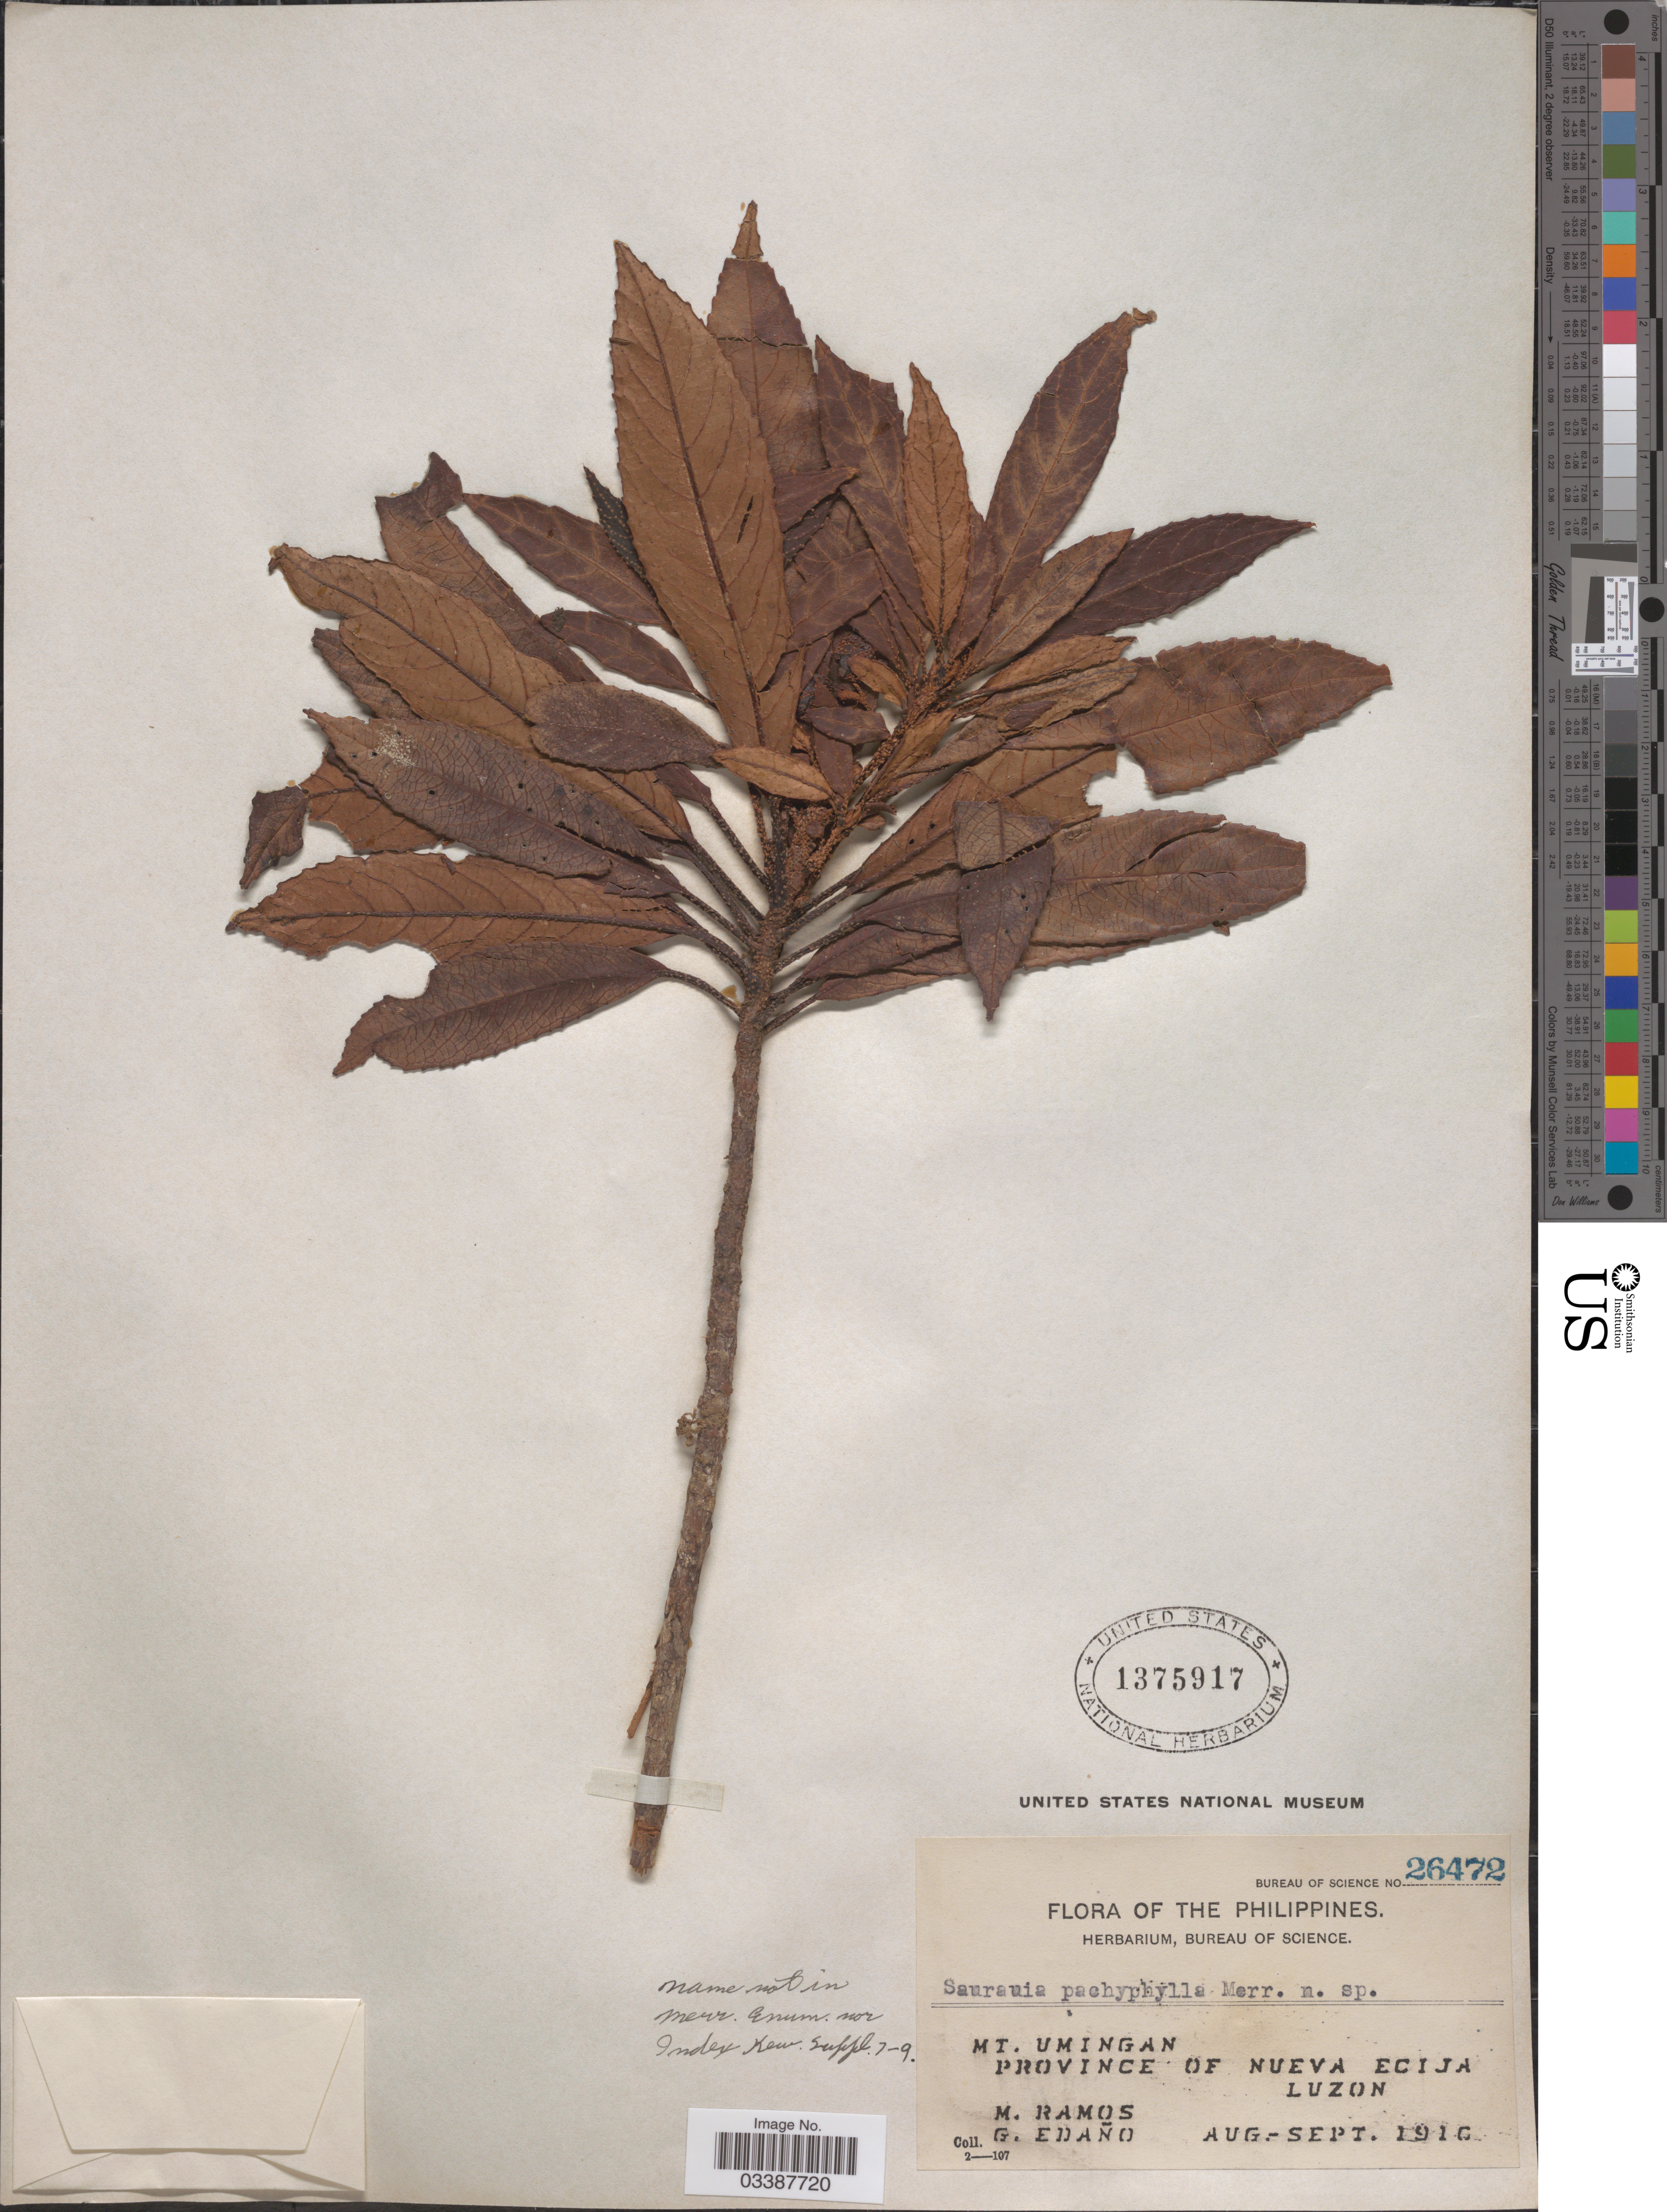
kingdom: Plantae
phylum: Tracheophyta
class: Magnoliopsida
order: Ericales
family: Actinidiaceae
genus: Saurauia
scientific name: Saurauia sp.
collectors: M. Ramos & G. Edaño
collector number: Bureau of Science 26472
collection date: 1910-08/1910-09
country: Philippines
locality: Mt. Umingan. Province of Nueva Ecija. Luzon.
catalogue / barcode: US 1375917